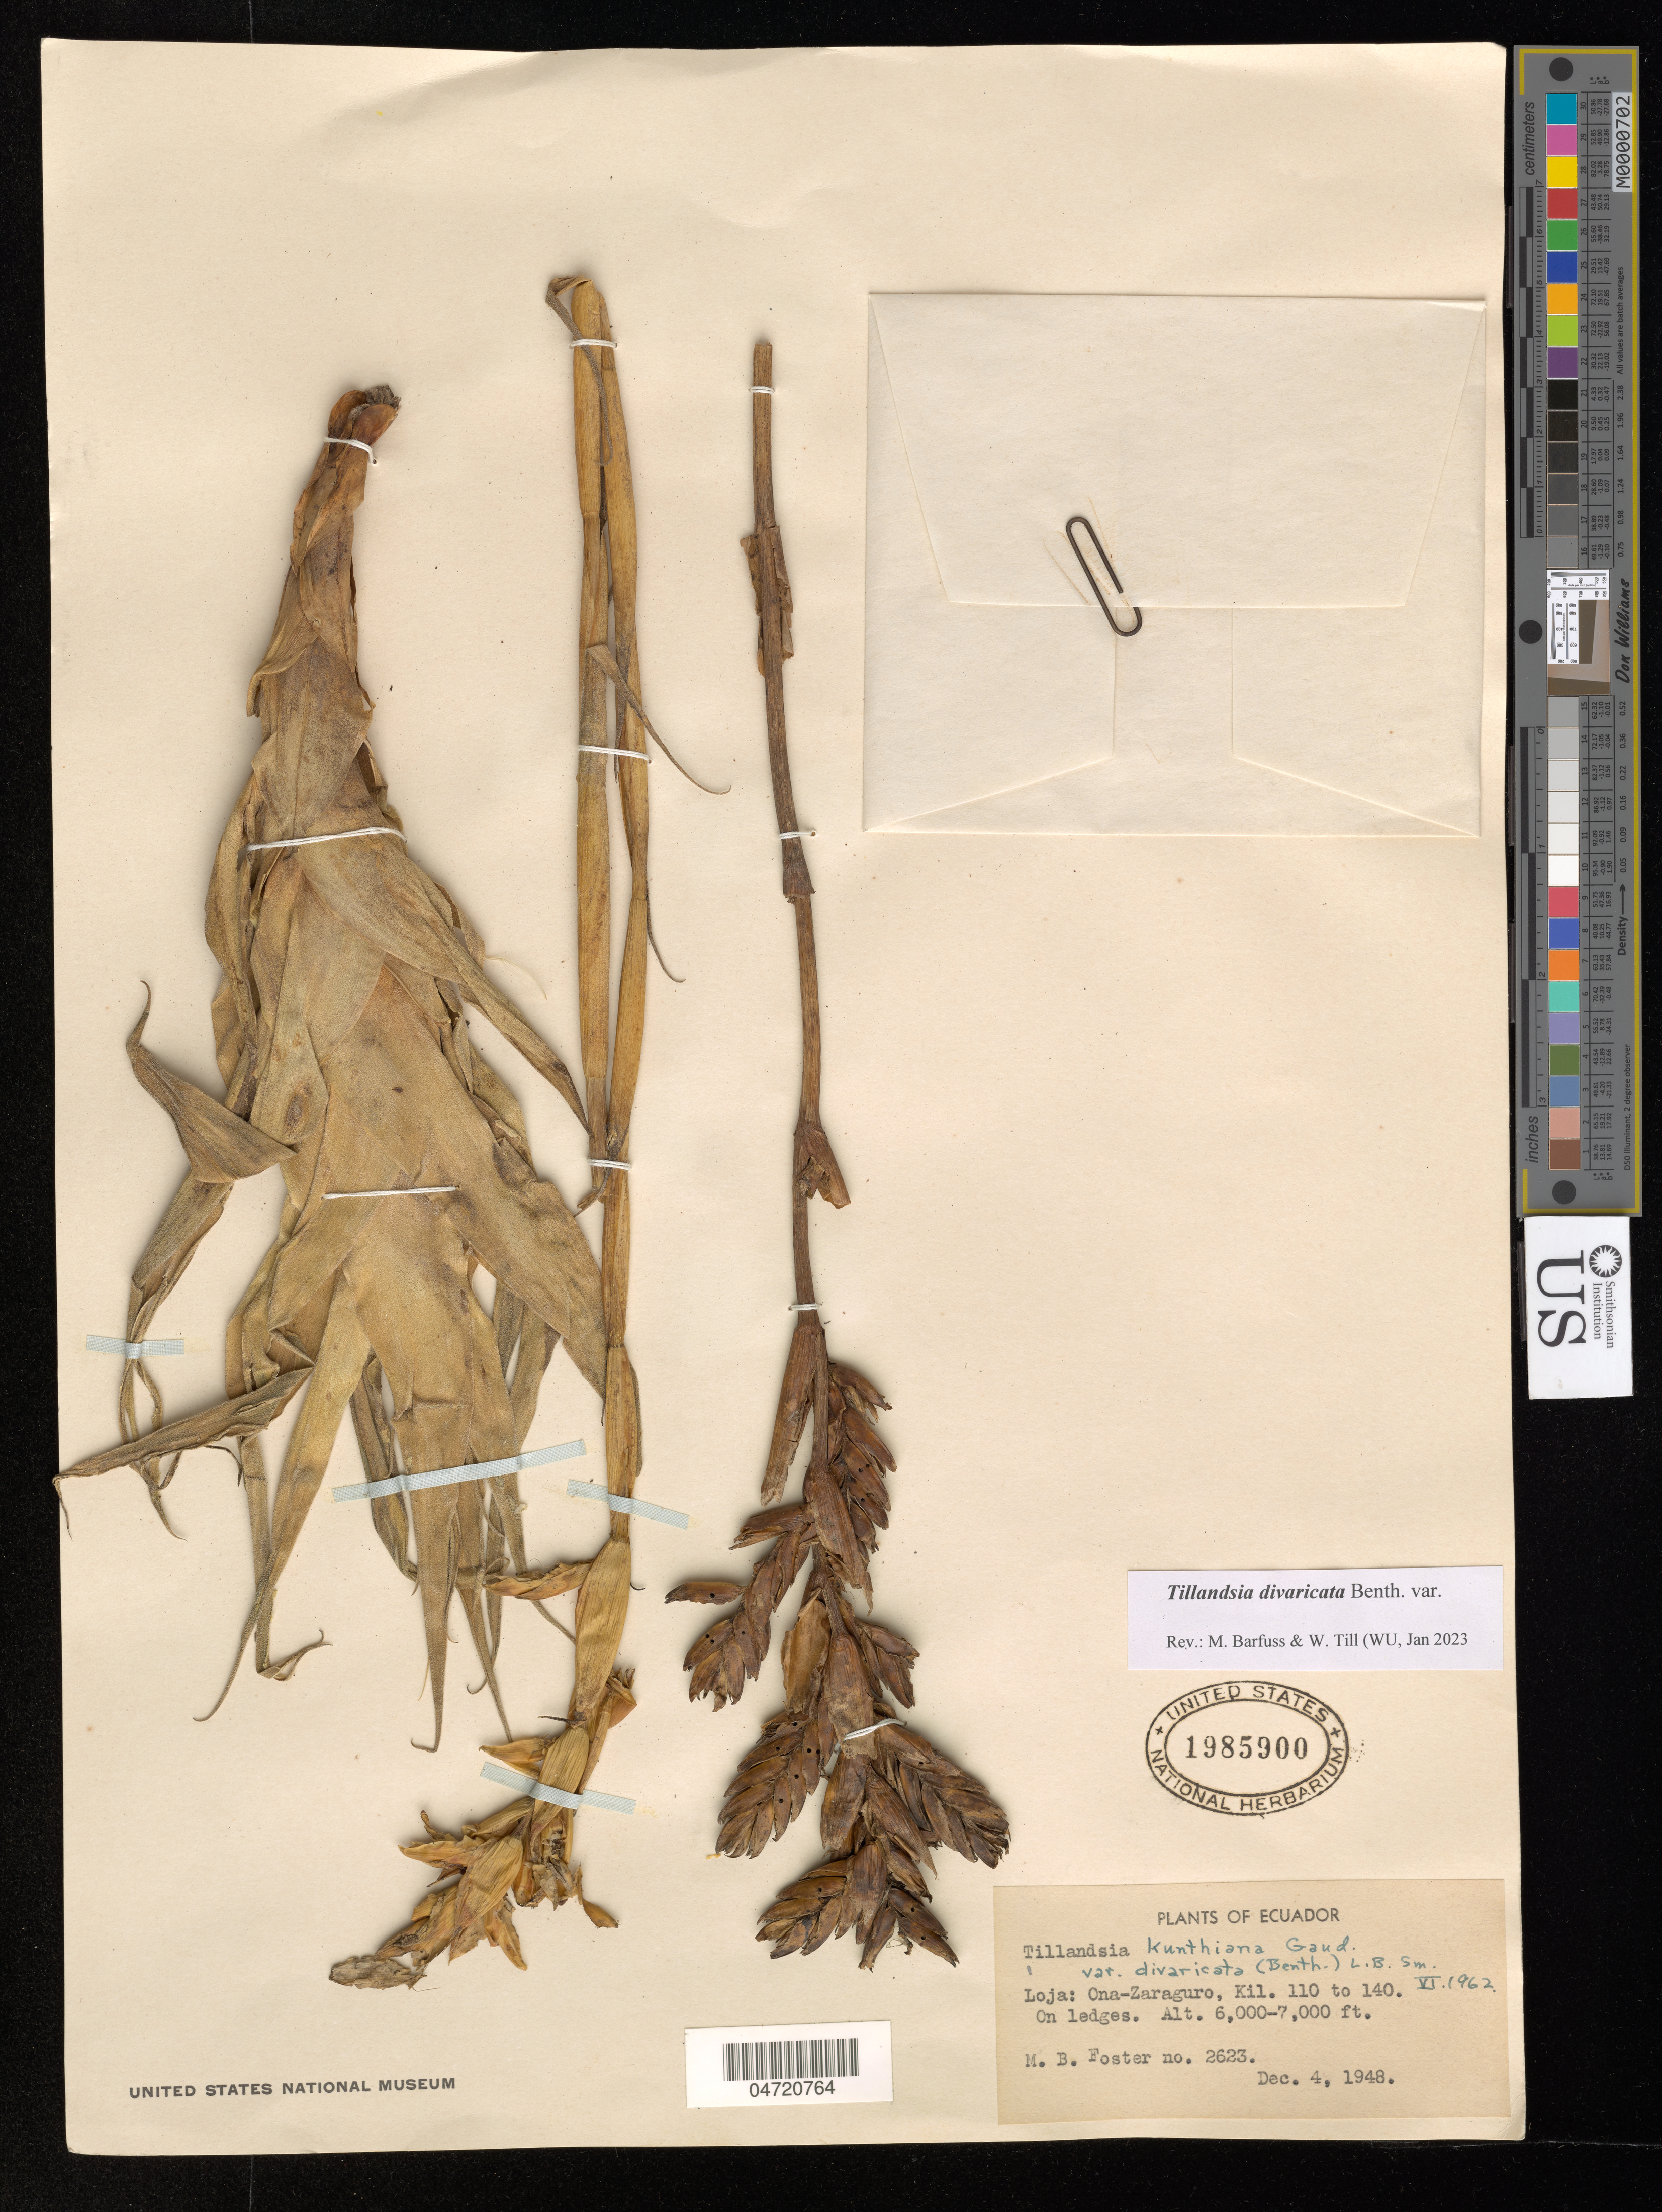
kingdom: Plantae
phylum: Tracheophyta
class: Liliopsida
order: Poales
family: Bromeliaceae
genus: Tillandsia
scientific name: Tillandsia divaricata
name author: Benth.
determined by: Barfuss, Michael H.; Till, W.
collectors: M. B. Foster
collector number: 2623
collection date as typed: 04 Dec 1948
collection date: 1948-12-04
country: Ecuador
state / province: Loja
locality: Ona - Zaraguro, Kil. 110 to 140.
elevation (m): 1829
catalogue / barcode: US 1985900